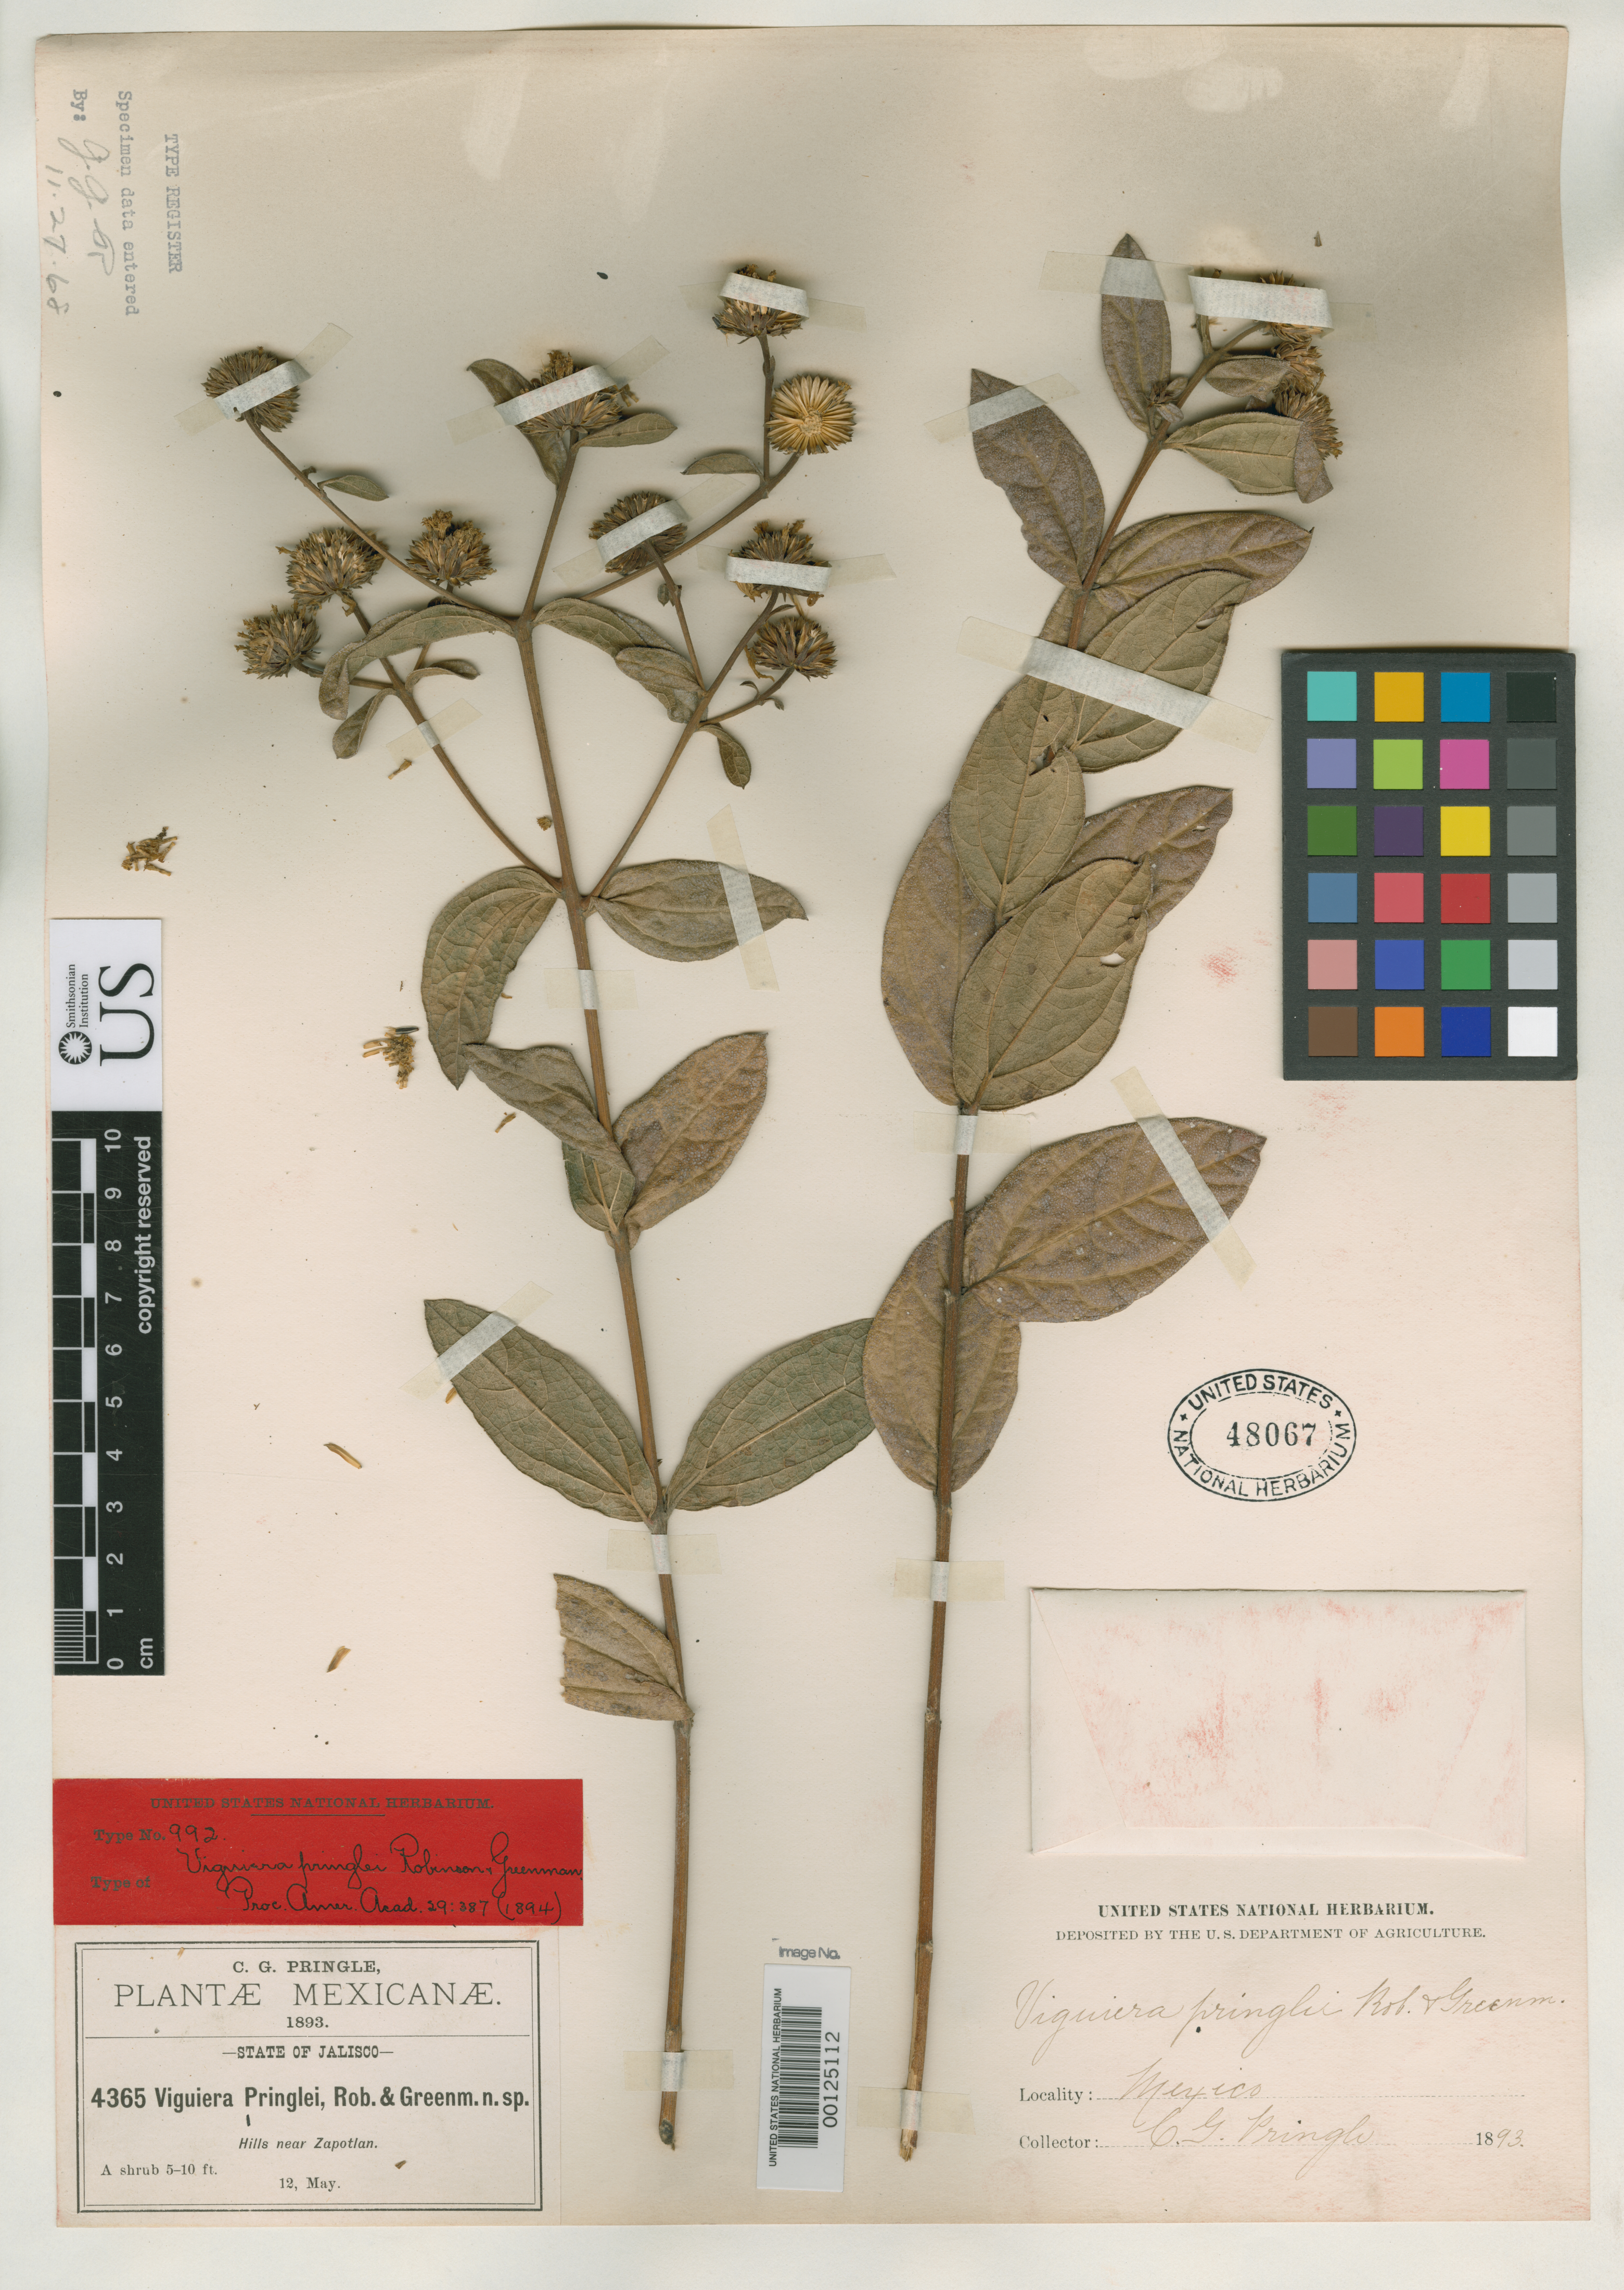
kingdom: Plantae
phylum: Tracheophyta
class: Magnoliopsida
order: Asterales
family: Asteraceae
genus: Viguiera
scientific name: Viguiera pringlei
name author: B.L. Rob. & Greenm.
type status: Lectotype; Isosyntype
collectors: C. G. Pringle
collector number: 4365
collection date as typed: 12 May 1893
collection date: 1893-05-12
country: Mexico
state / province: Jalisco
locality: Hills near Zapotlan.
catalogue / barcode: US 48067